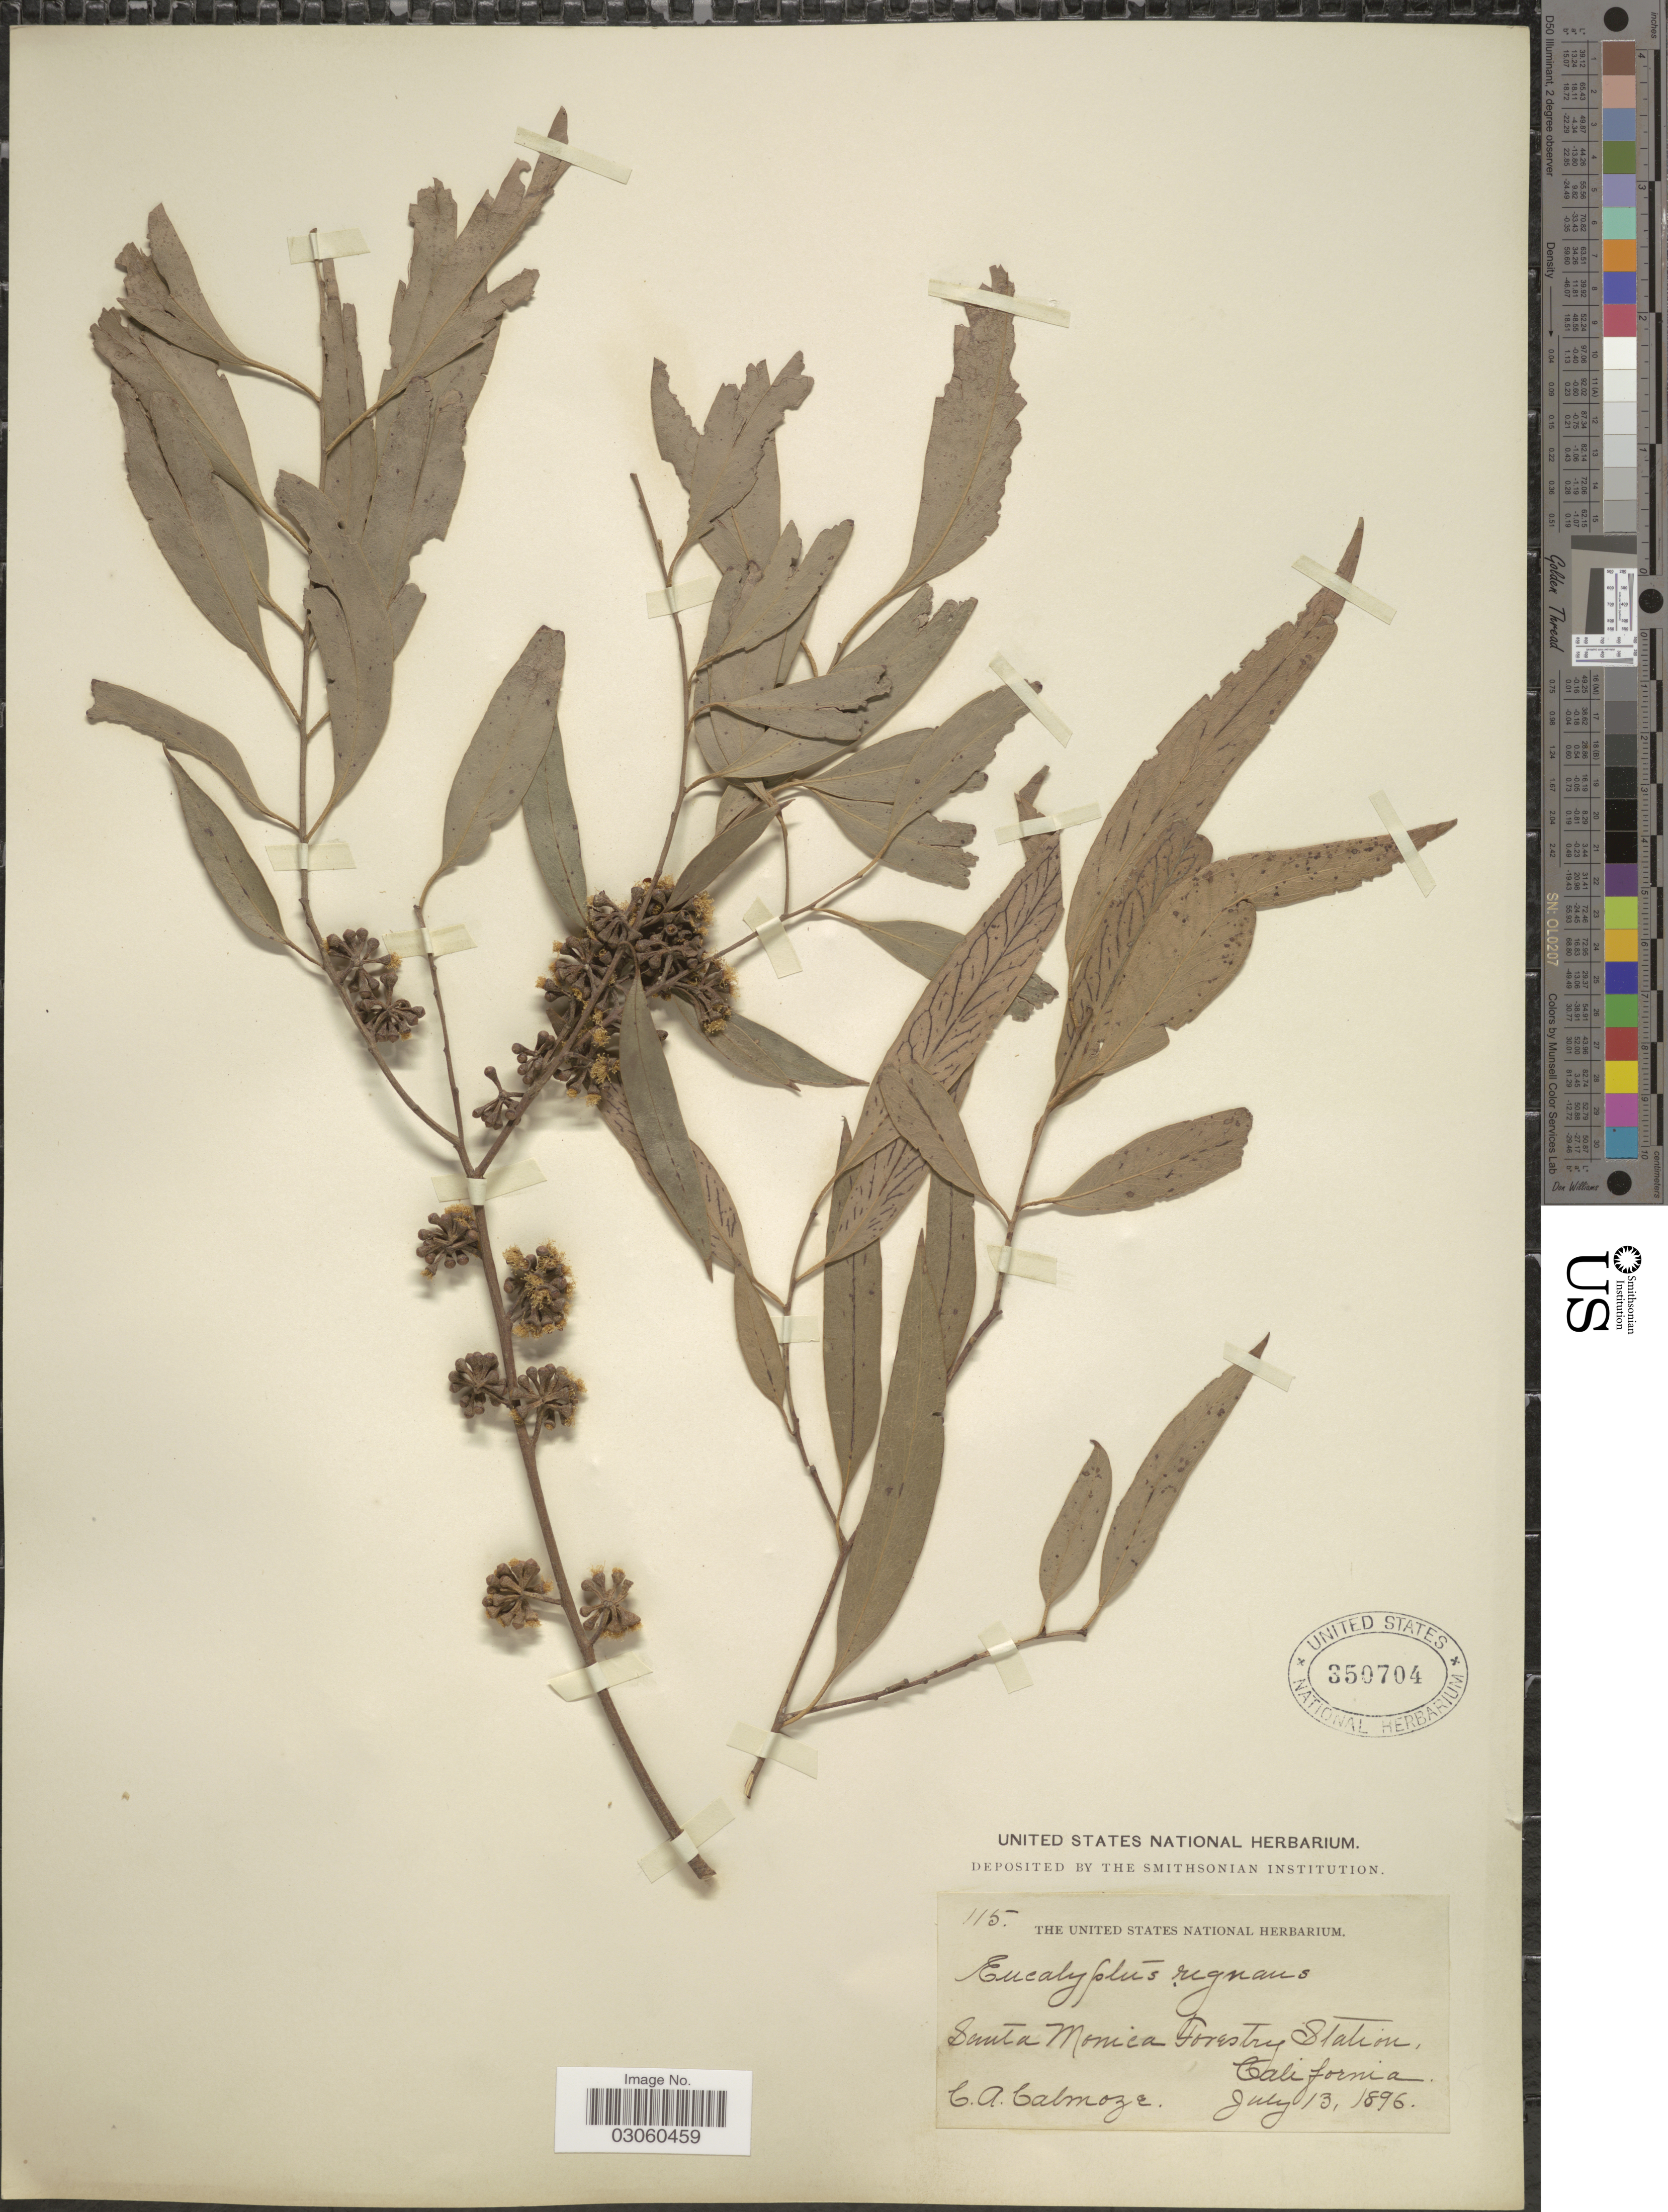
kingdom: Plantae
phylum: Tracheophyta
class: Magnoliopsida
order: Myrtales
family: Myrtaceae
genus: Eucalyptus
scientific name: Eucalyptus regnans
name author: F. Muell.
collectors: C.A. Calmoze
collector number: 115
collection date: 1896-07-13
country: United States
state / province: California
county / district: Los Angeles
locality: Santa Monica Forestry Station.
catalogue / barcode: US 350704